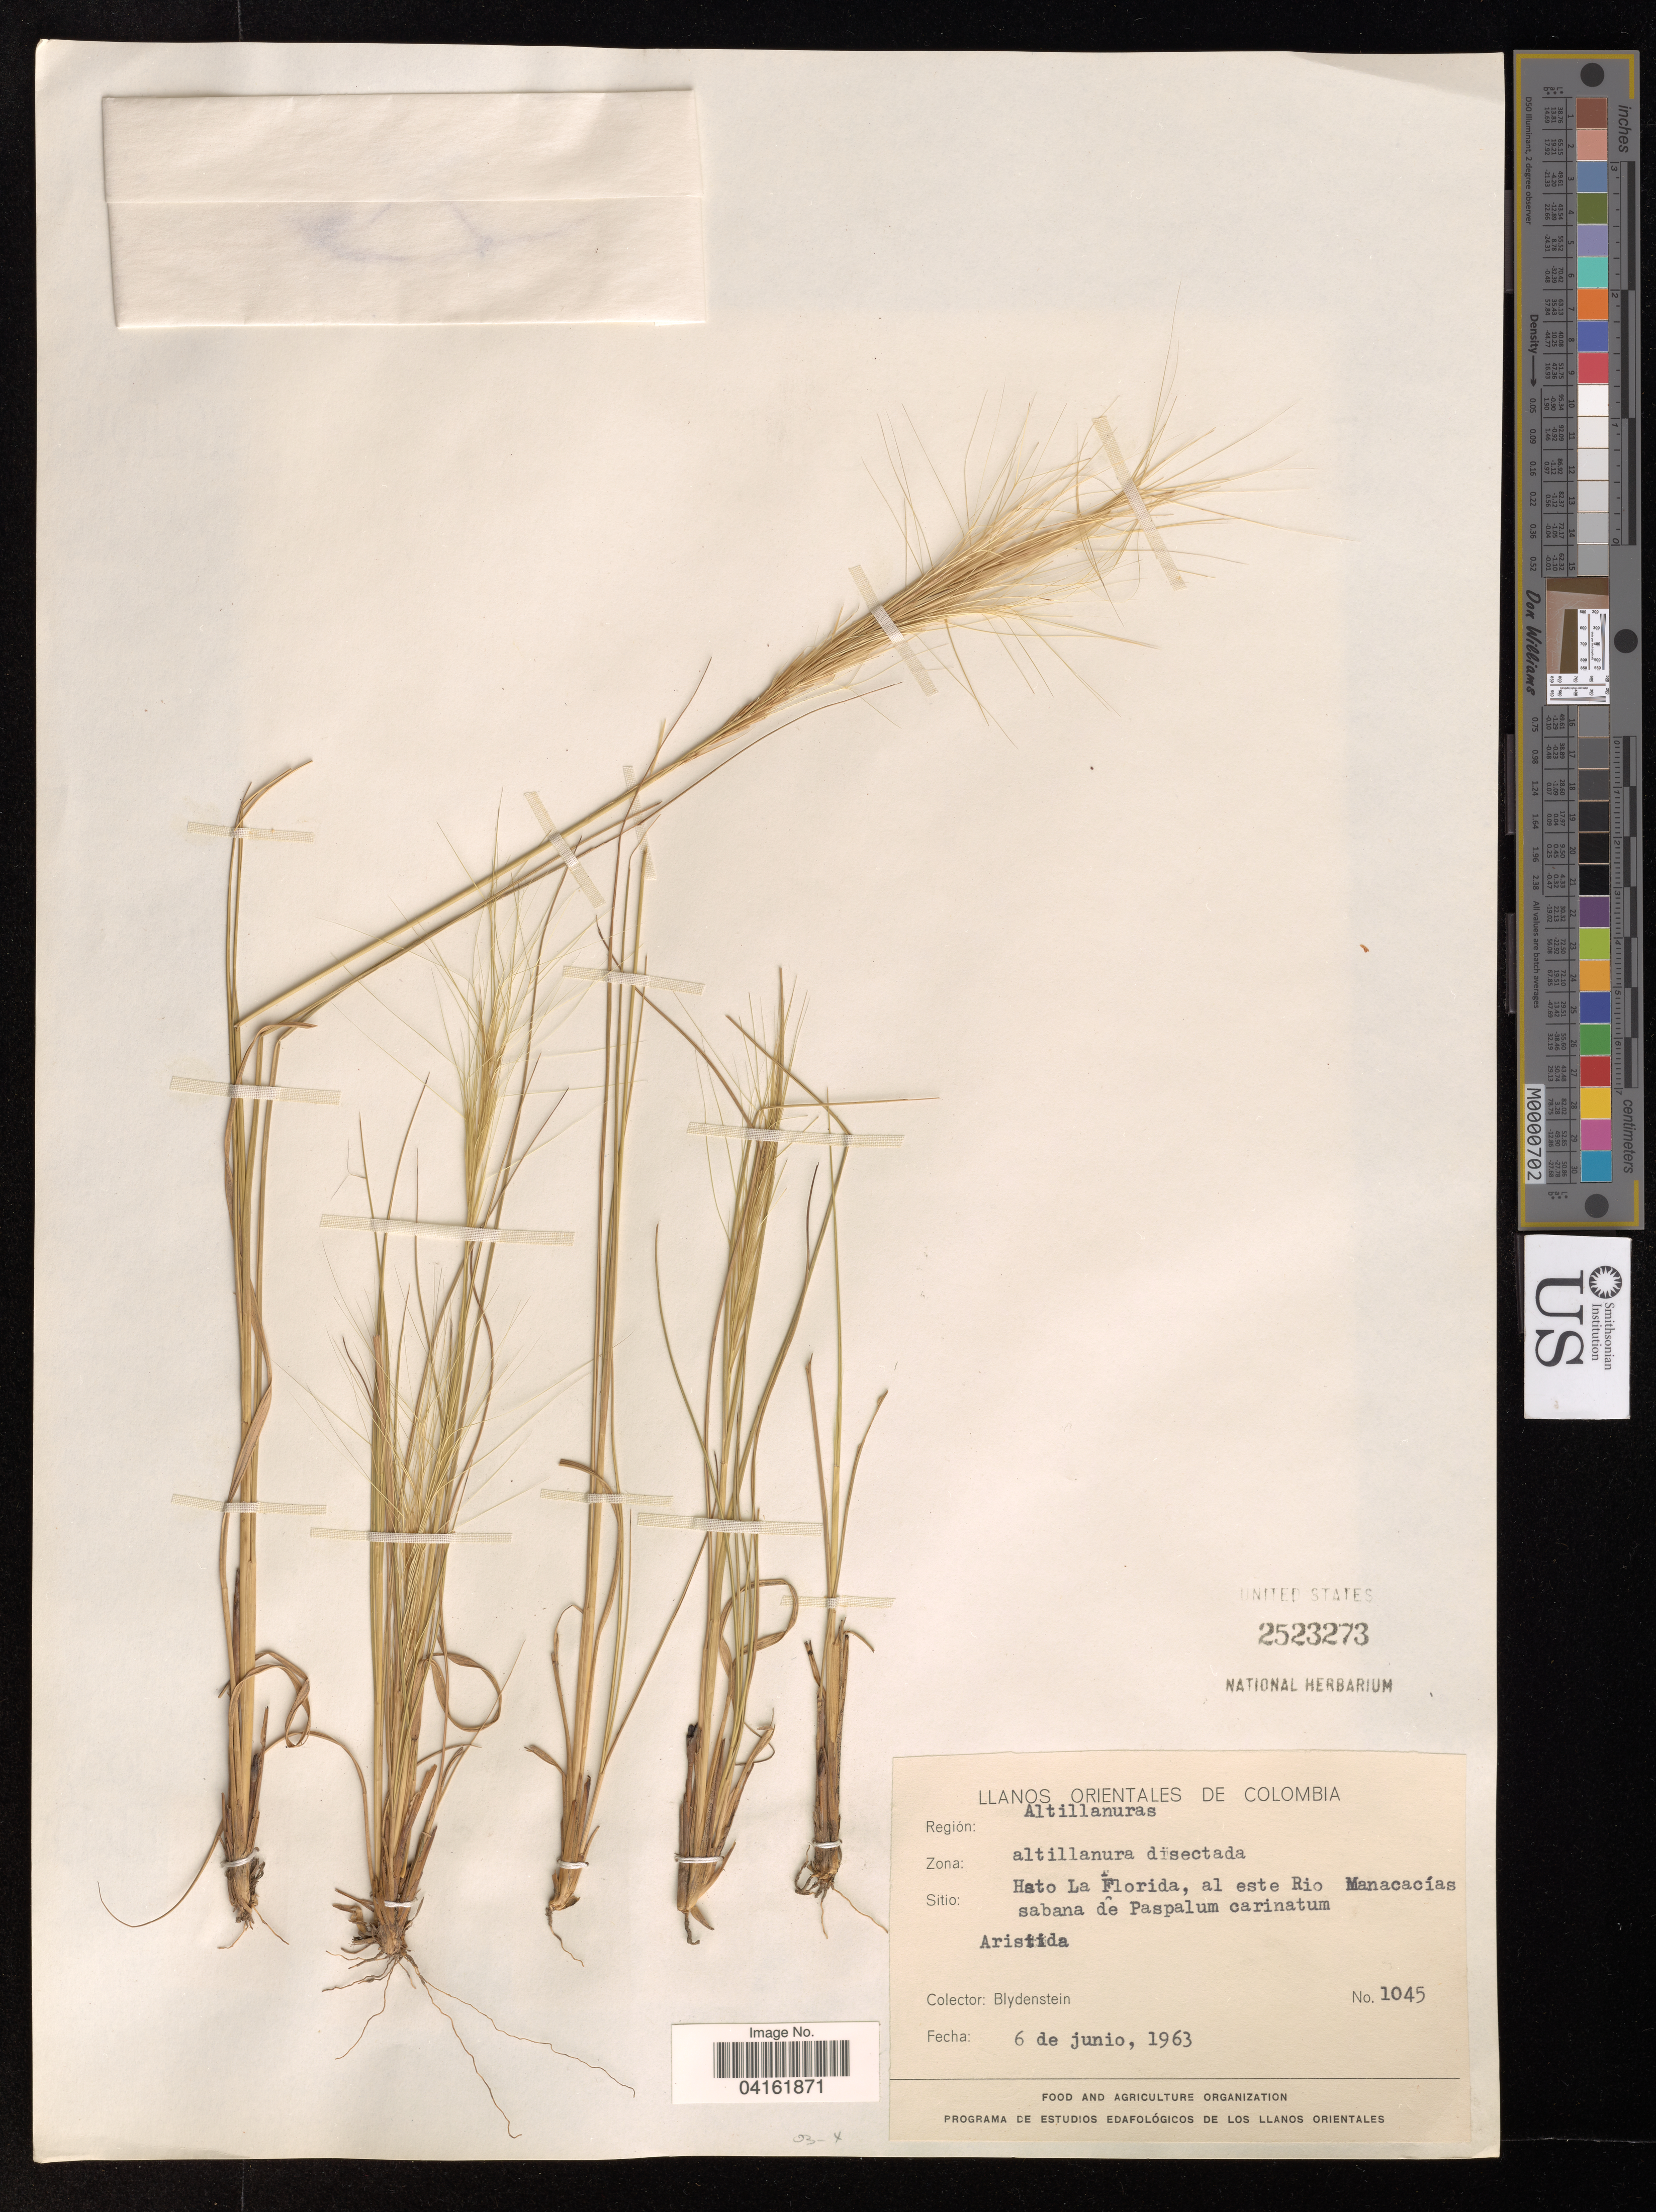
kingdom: Plantae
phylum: Tracheophyta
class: Liliopsida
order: Poales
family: Poaceae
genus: Aristida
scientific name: Aristida sp.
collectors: Blydenstein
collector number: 1045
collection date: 1963-06-06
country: Colombia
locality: Llanos Orientales de Colombia. Región: Altillanuras. Zona: altillanura disectada. Sitio: Hato La Florida, al este Rio Manacacías sabana de Paspalum carinatum.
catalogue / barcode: US 2523273